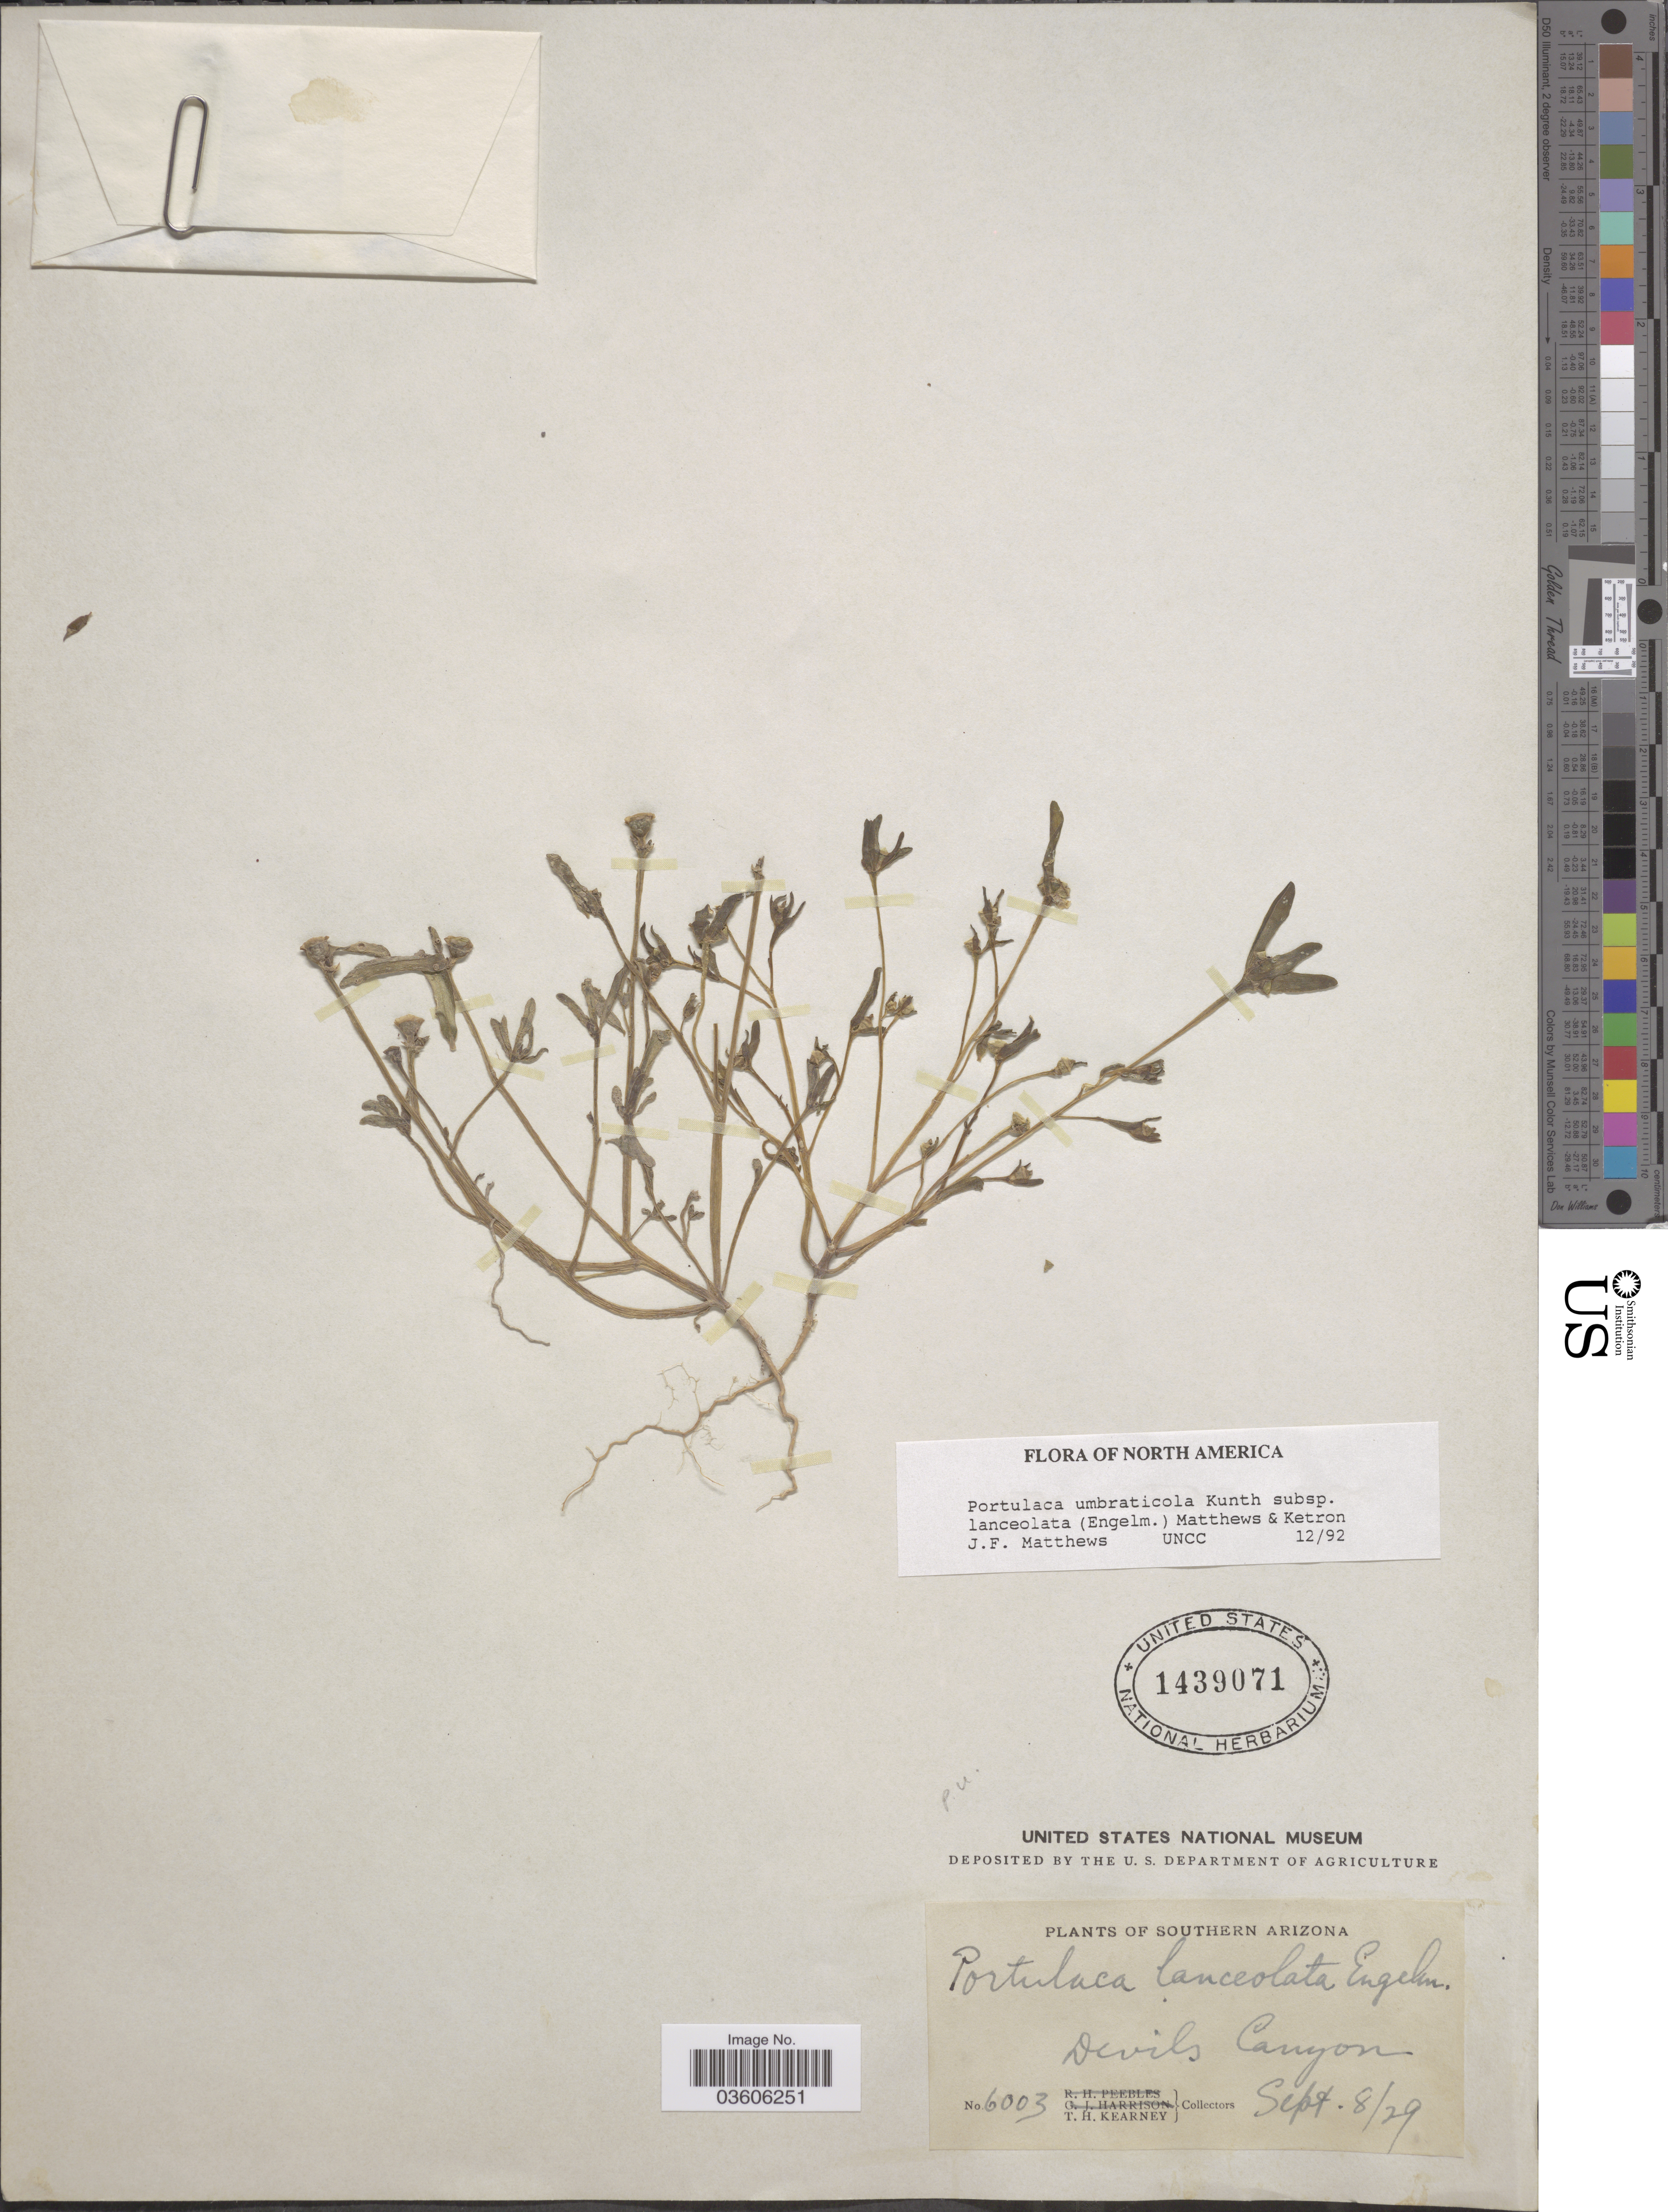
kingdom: Plantae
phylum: Tracheophyta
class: Magnoliopsida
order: Caryophyllales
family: Portulacaceae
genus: Portulaca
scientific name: Portulaca umbraticola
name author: Kunth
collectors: T. H. Kearney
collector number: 6003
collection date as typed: Transcribed d/m/y: 8/9/29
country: United States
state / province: Arizona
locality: Southern Arizona. Devils Canyon.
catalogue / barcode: US 1439071